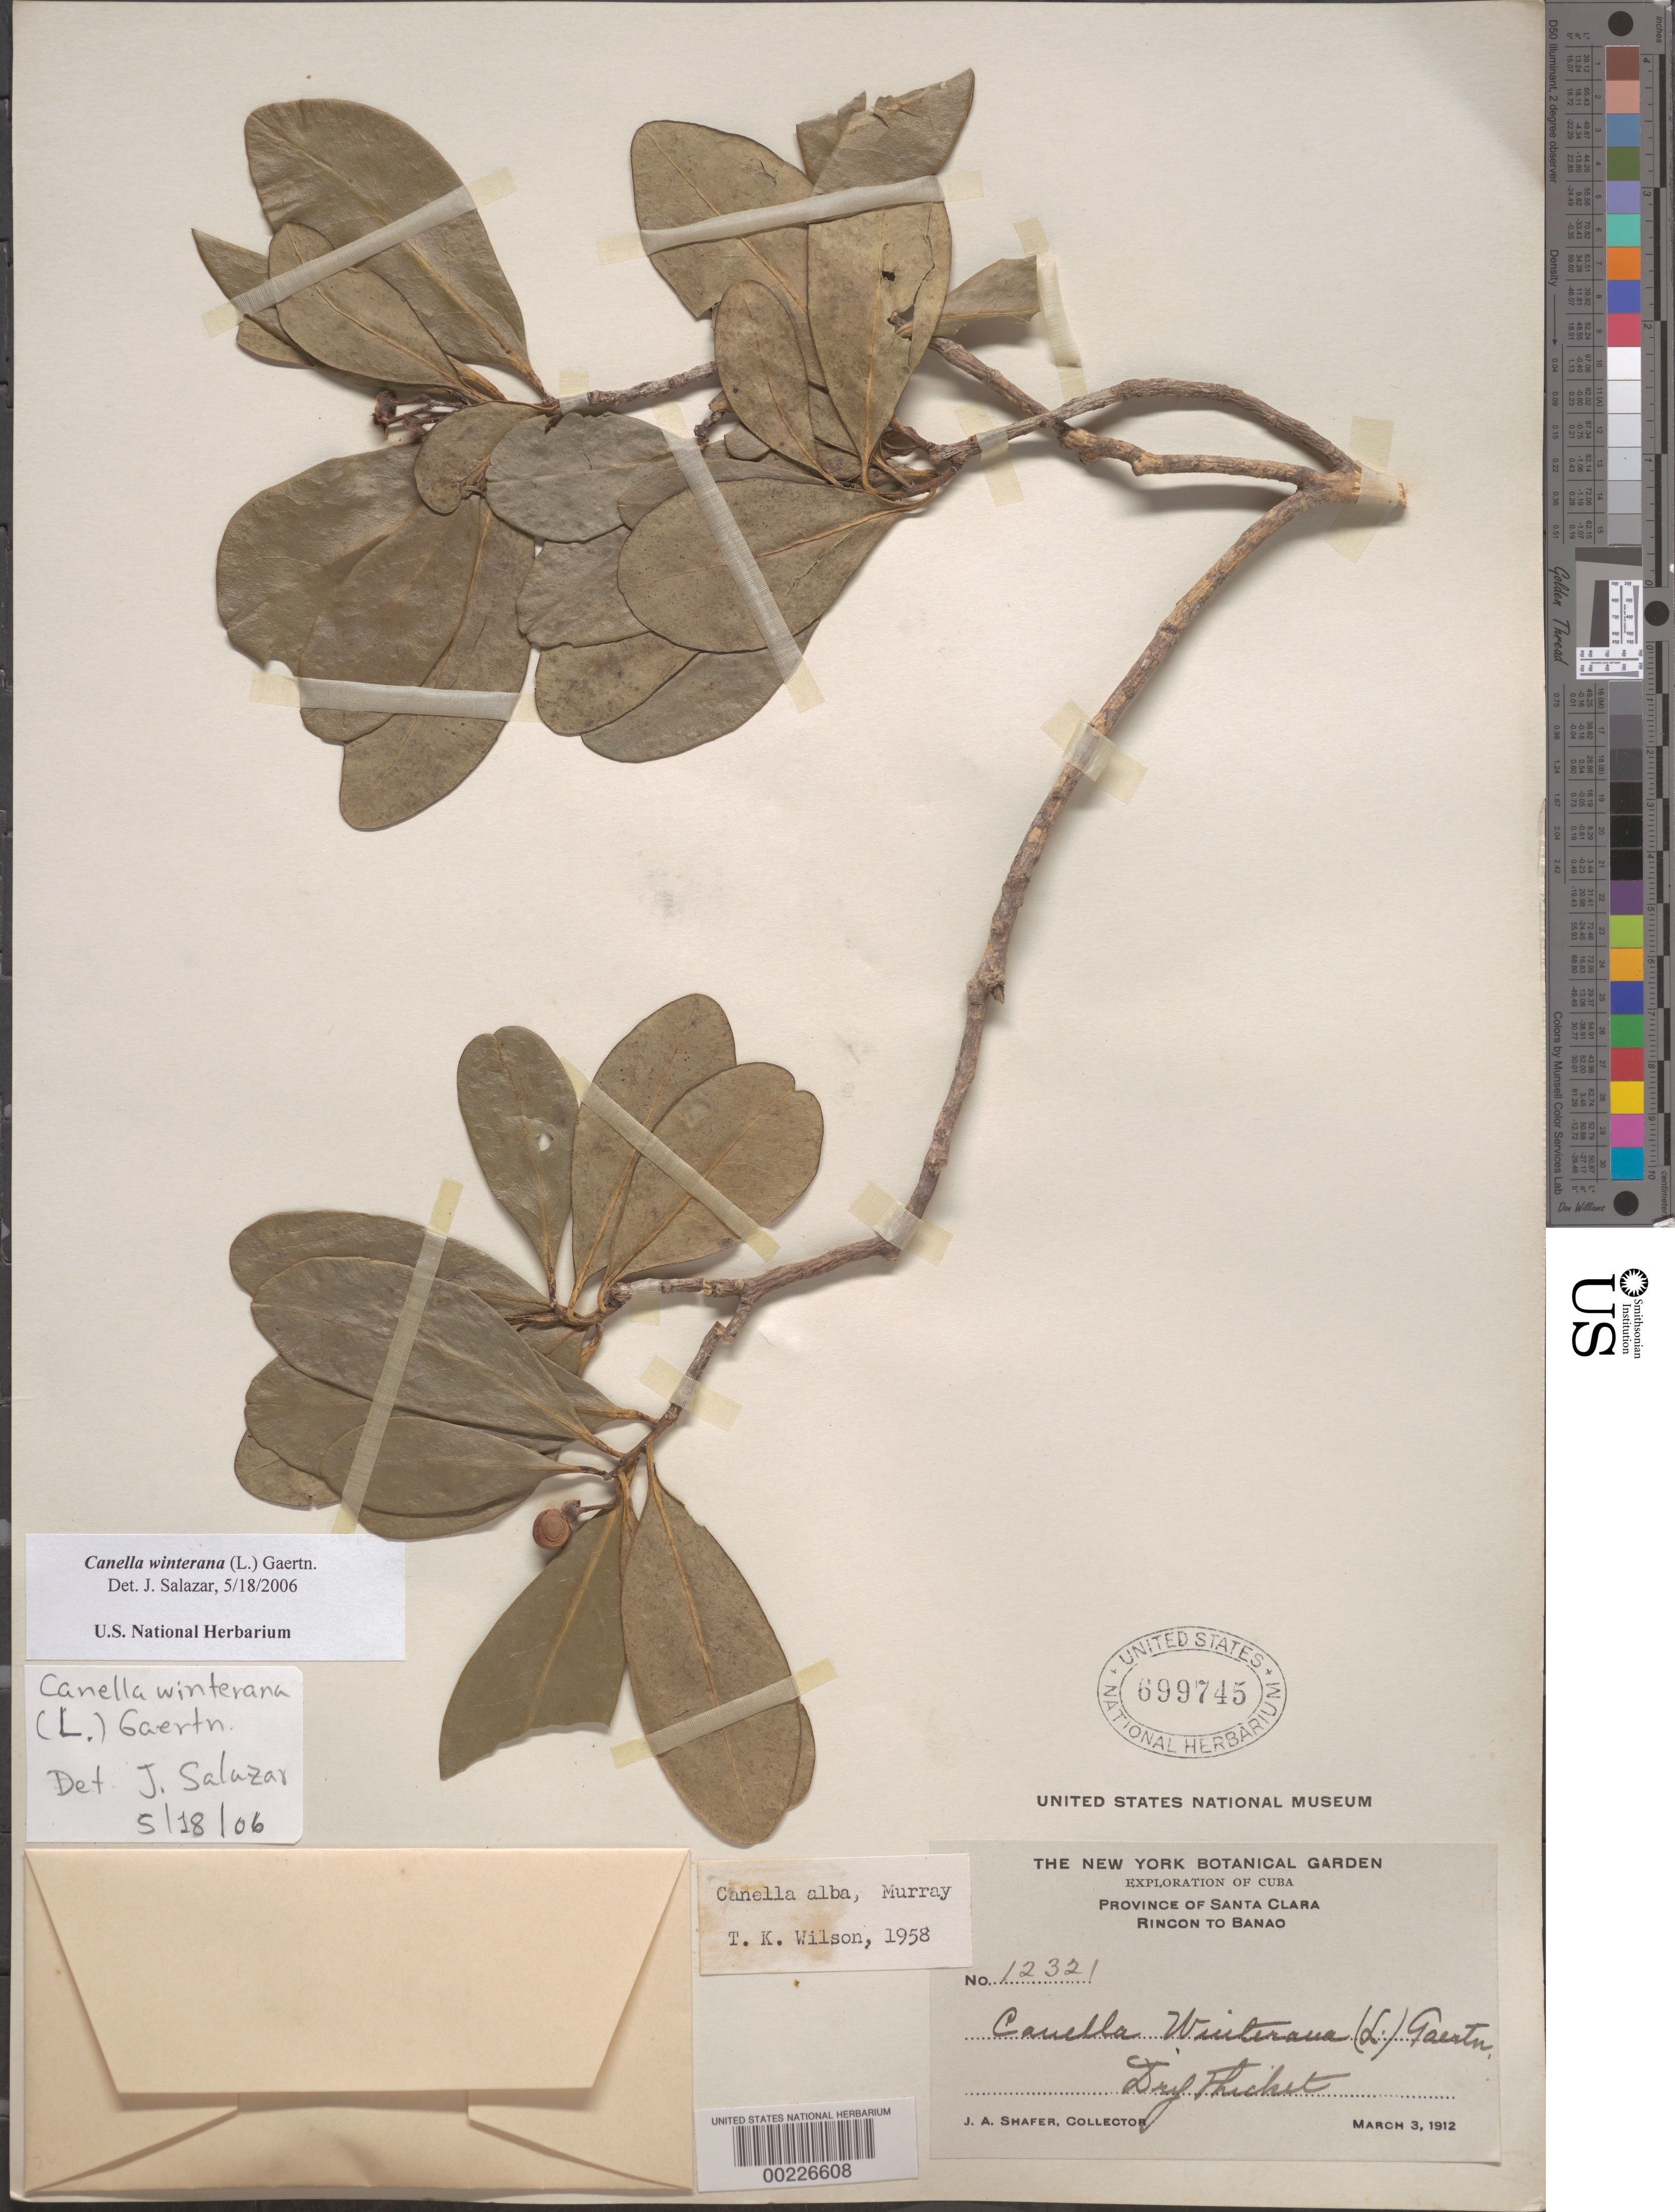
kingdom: Plantae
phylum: Tracheophyta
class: Magnoliopsida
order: Canellales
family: Canellaceae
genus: Canella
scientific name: Canella winterana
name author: (L.) Gaertn.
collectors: J. A. Shafer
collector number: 12321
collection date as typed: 03 Mar 1912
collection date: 1912-03-03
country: Cuba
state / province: Las Villas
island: Greater Antilles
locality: Rincon to banao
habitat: Dry thicket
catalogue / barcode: US 699745